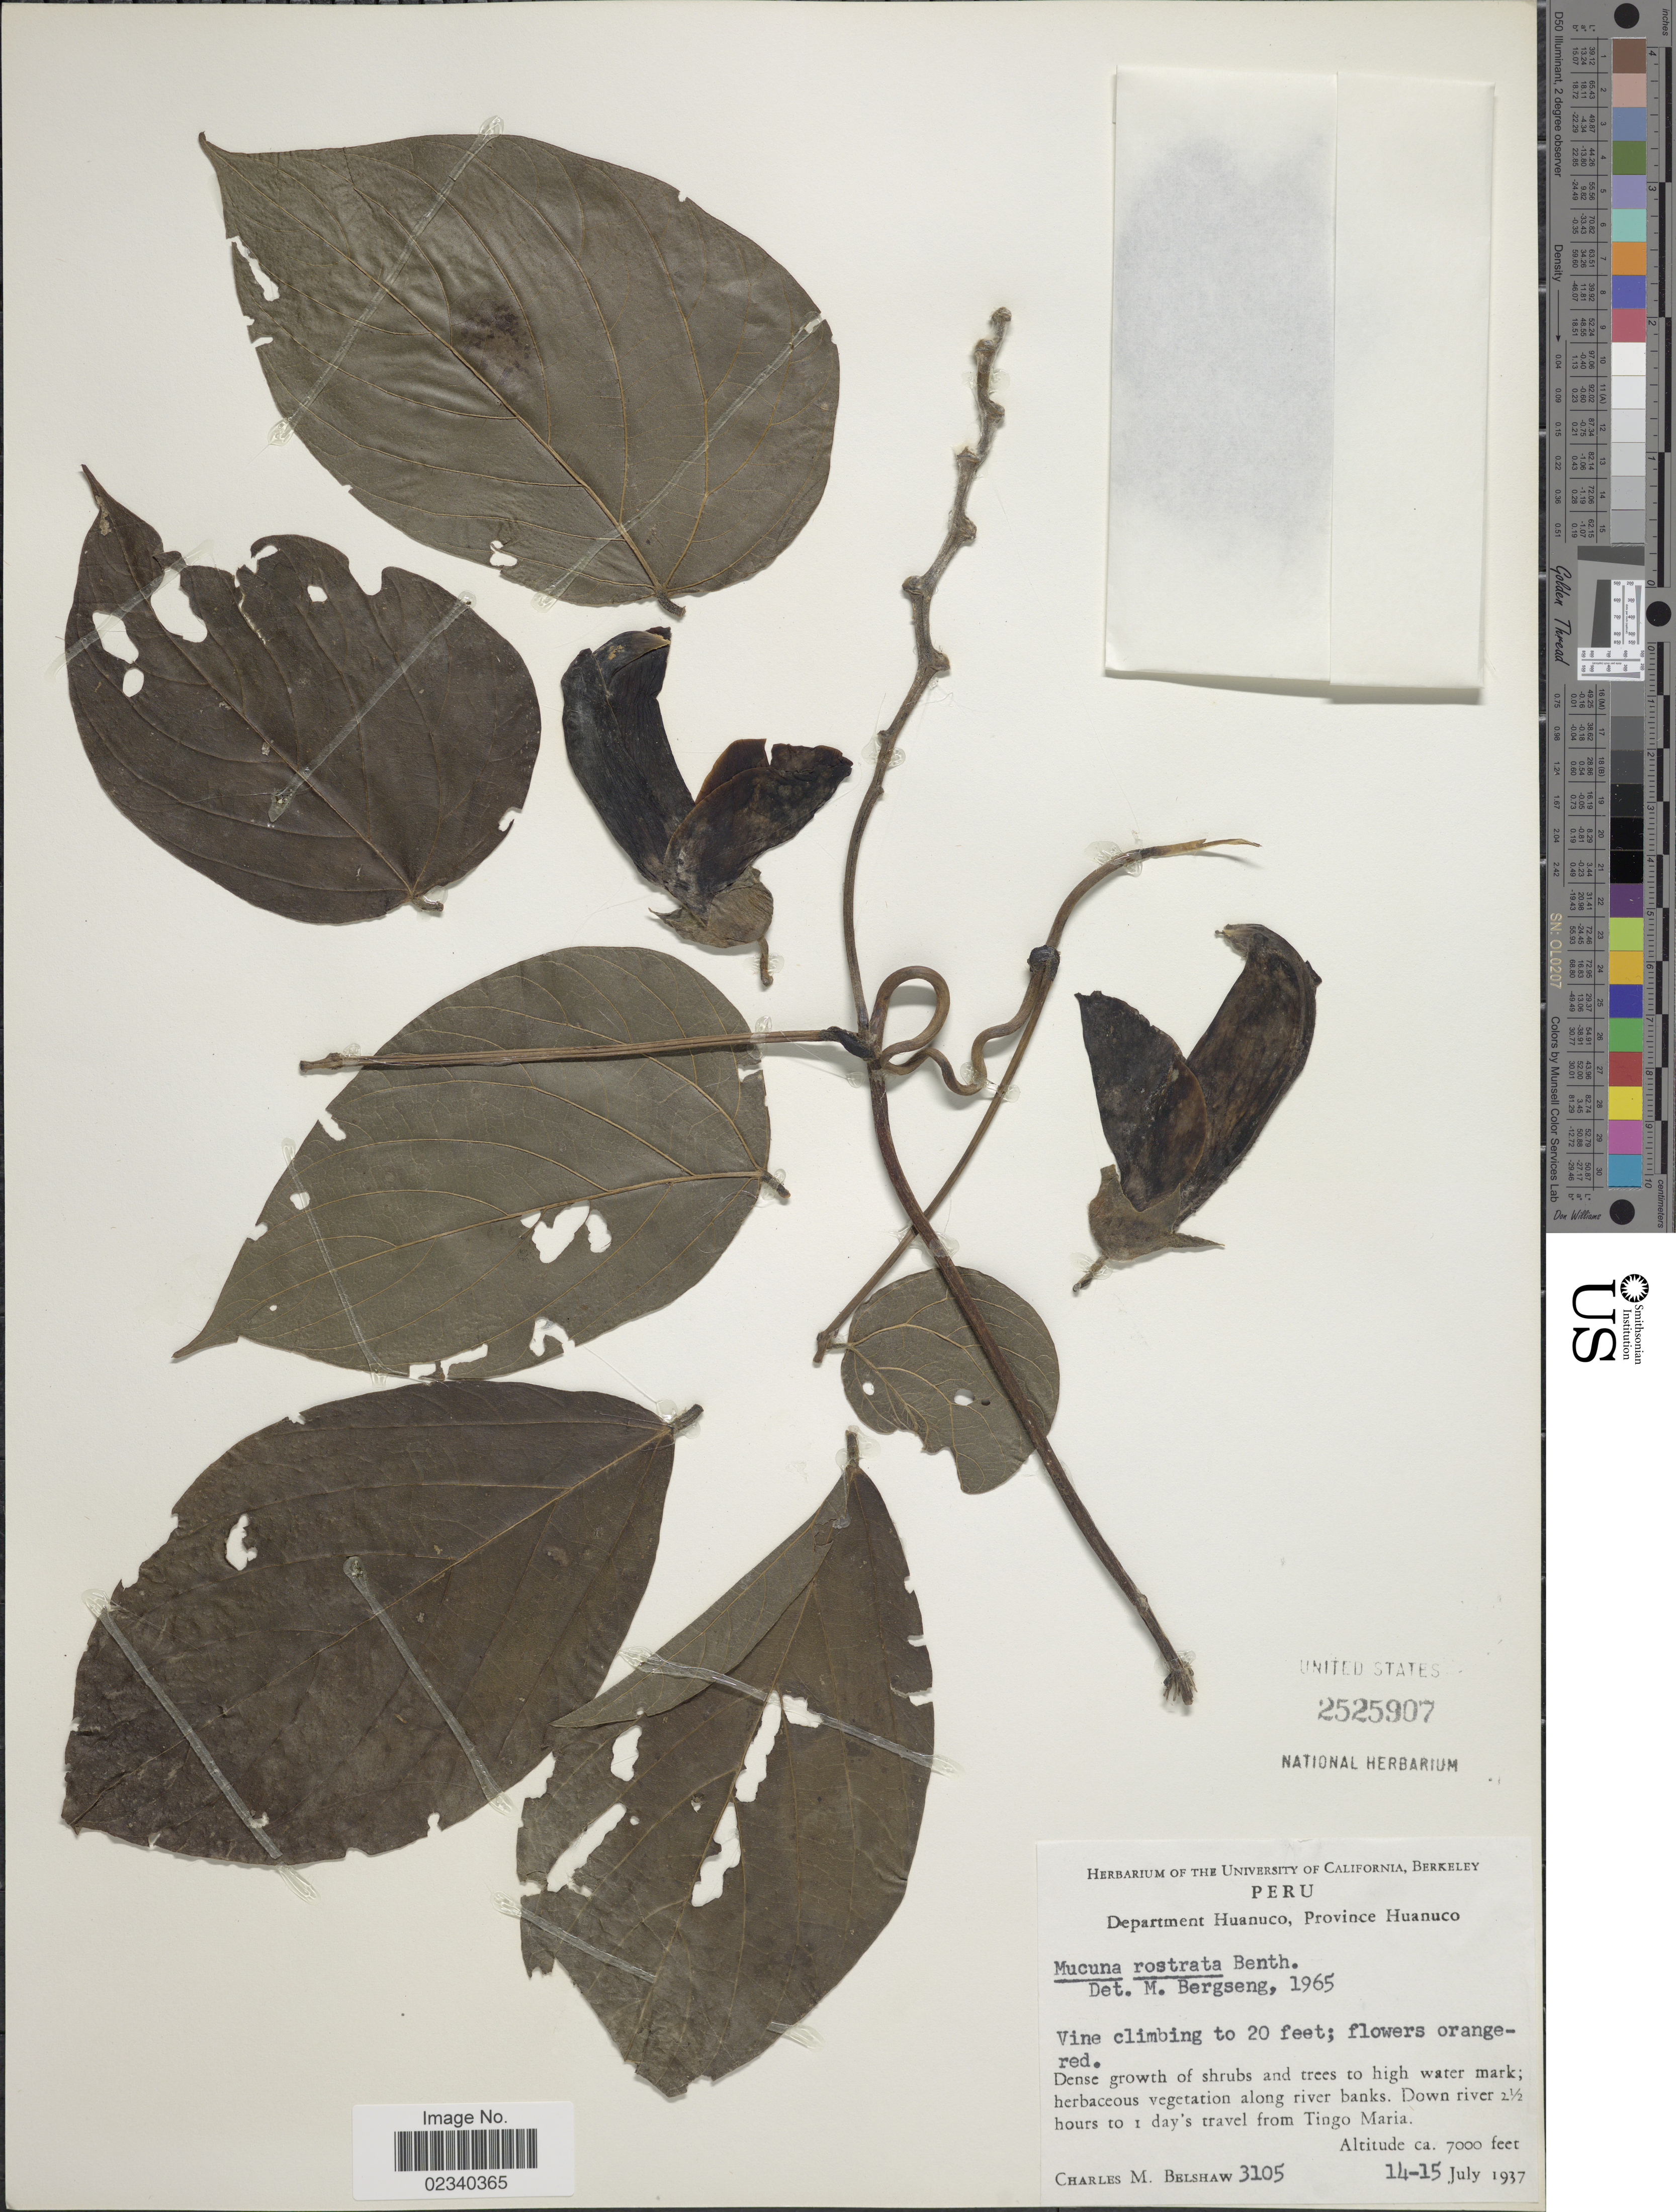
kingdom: Plantae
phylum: Tracheophyta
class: Magnoliopsida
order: Fabales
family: Fabaceae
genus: Mucuna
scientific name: Mucuna rostrata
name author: Benth.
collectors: C. Shaw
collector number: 3105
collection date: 1937-07-14/1937-07-15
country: Peru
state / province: Huánuco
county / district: Huánuco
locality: Department Huanuco, Province Huanuco. Down river 2½ hours to 1 day's travel from Tingo Maria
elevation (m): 2134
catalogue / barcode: US 2525907